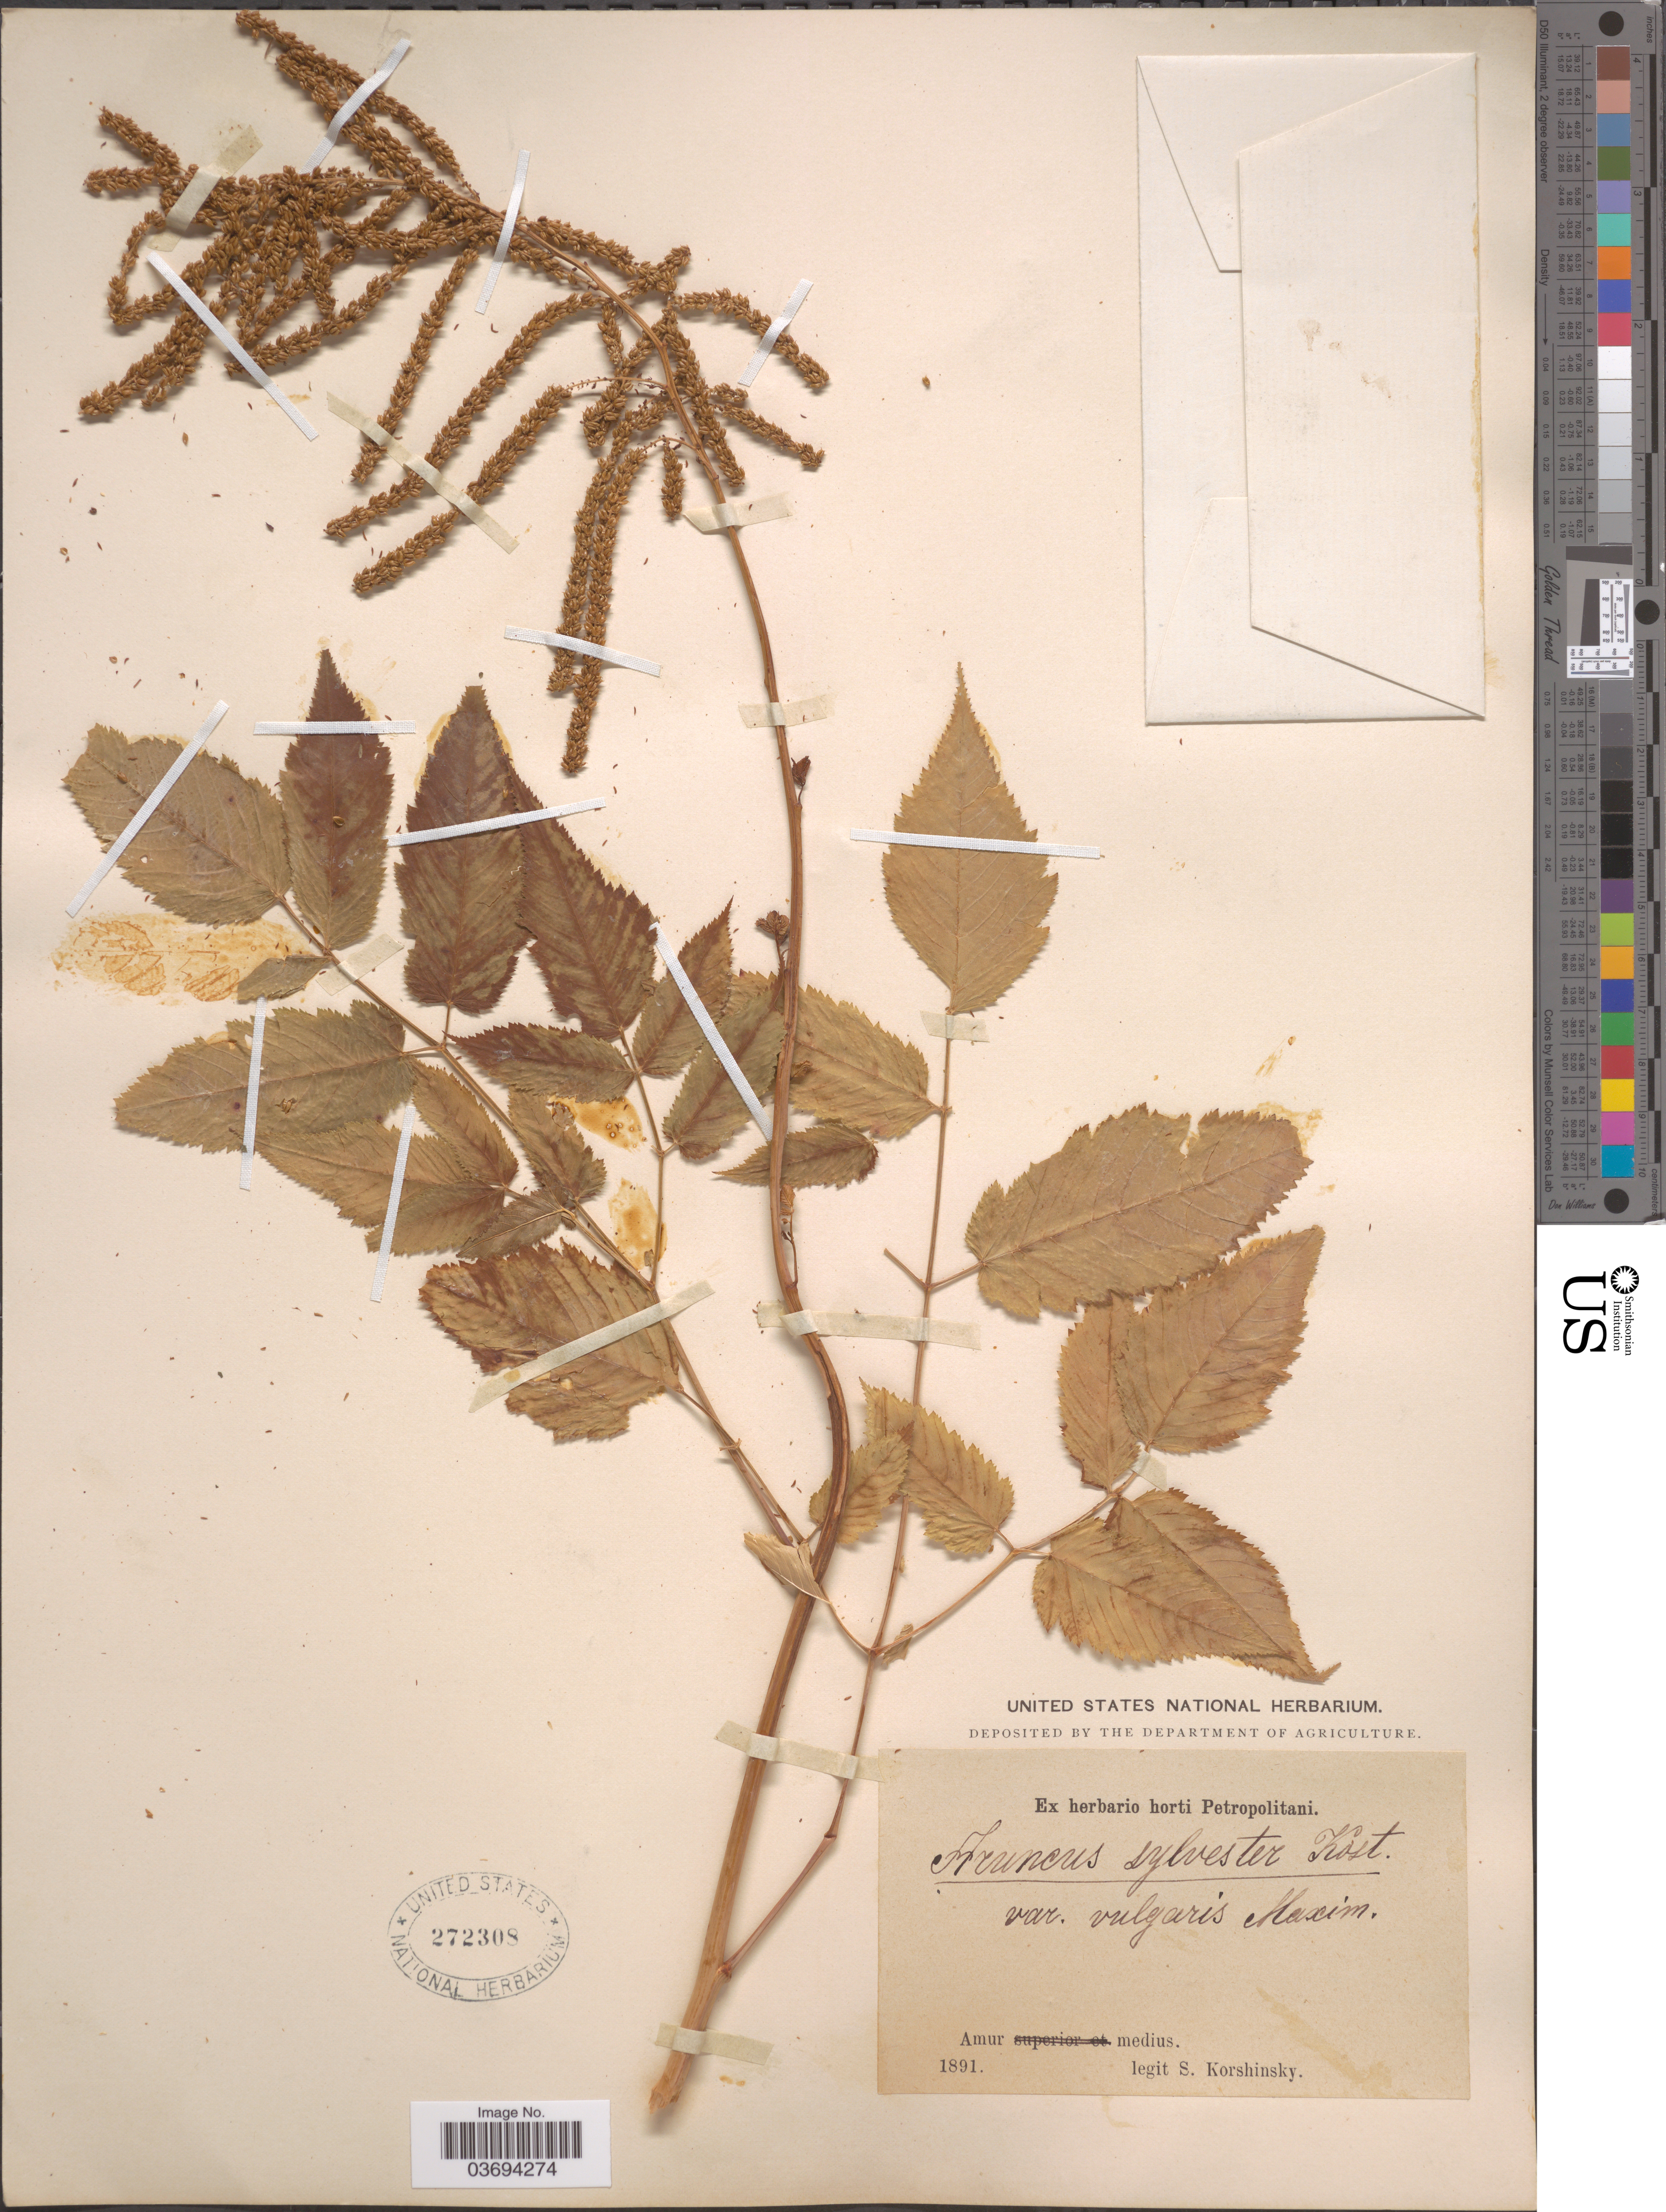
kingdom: Plantae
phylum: Tracheophyta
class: Magnoliopsida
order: Rosales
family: Rosaceae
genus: Aruncus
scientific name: Aruncus sylvester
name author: Kostel. ex Maxim.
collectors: S. I. Korshinsky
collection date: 1891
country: Russian Federation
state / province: Amur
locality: Amur medius.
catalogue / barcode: US 272308